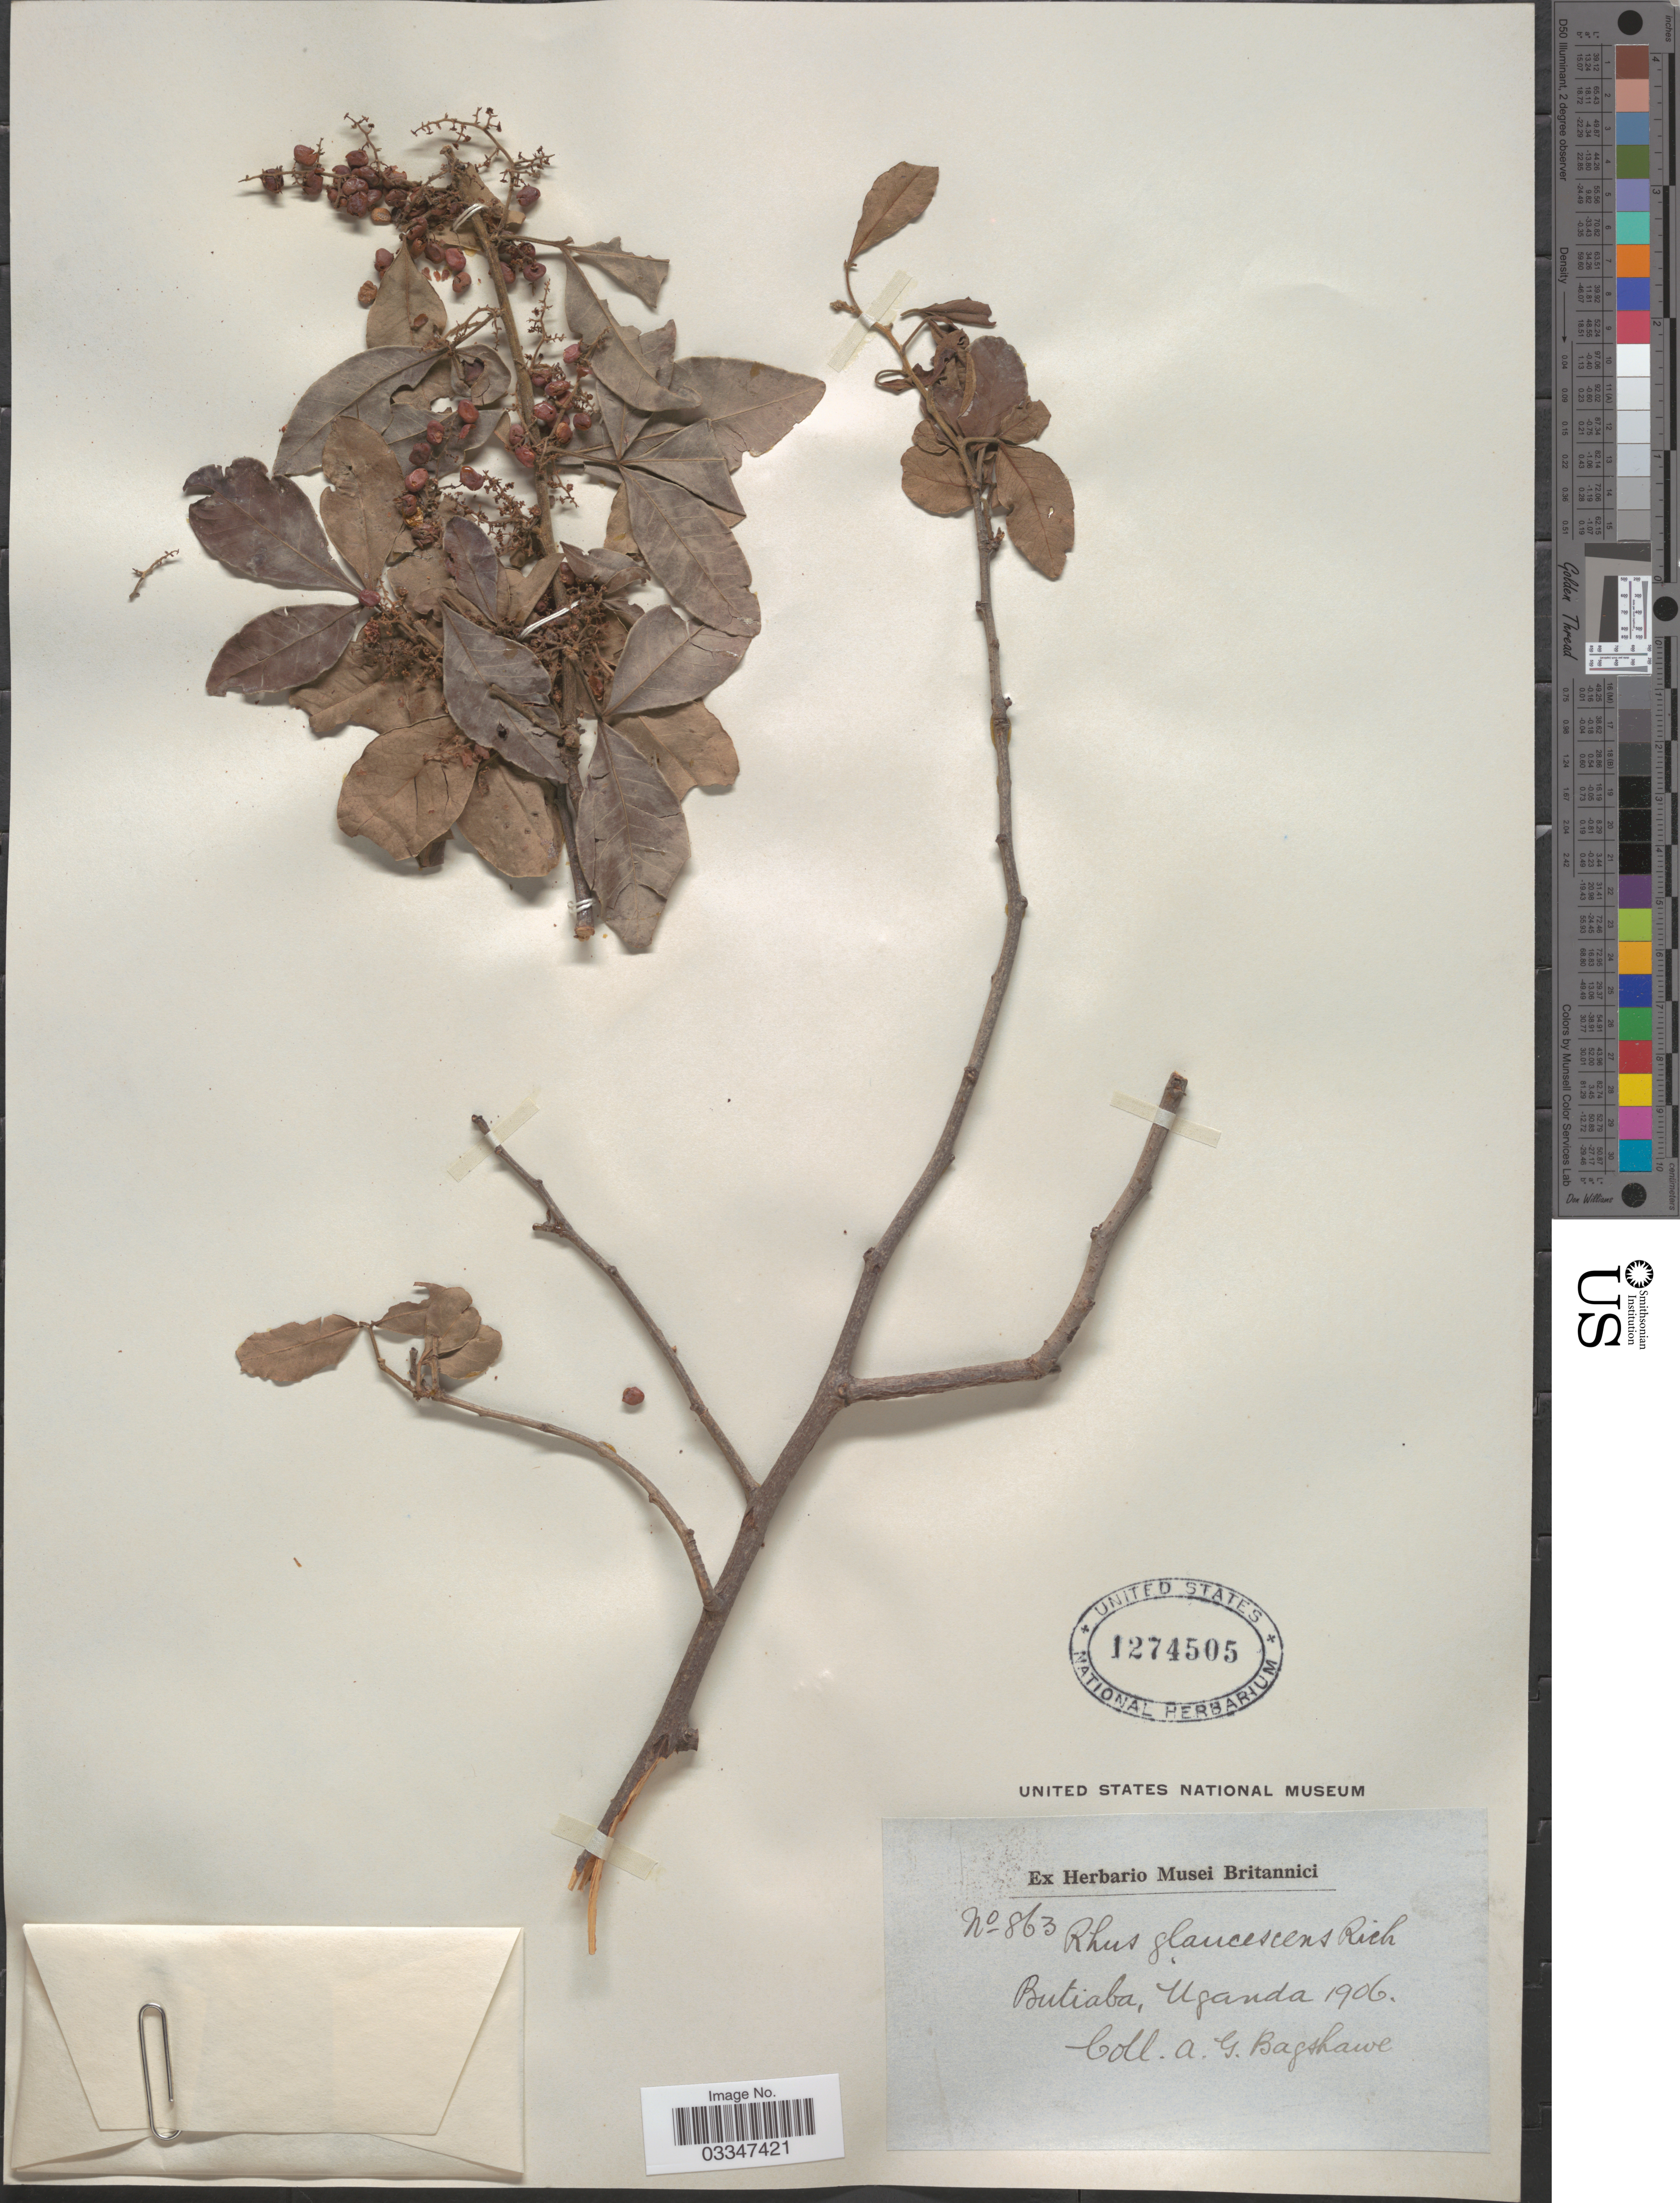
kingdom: Plantae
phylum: Tracheophyta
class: Magnoliopsida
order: Sapindales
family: Anacardiaceae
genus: Rhus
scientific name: Rhus glaucescens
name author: A. Rich.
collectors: A. Bagshawe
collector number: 863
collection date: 1906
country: Uganda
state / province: Western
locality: Butiaba.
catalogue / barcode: US 1274505